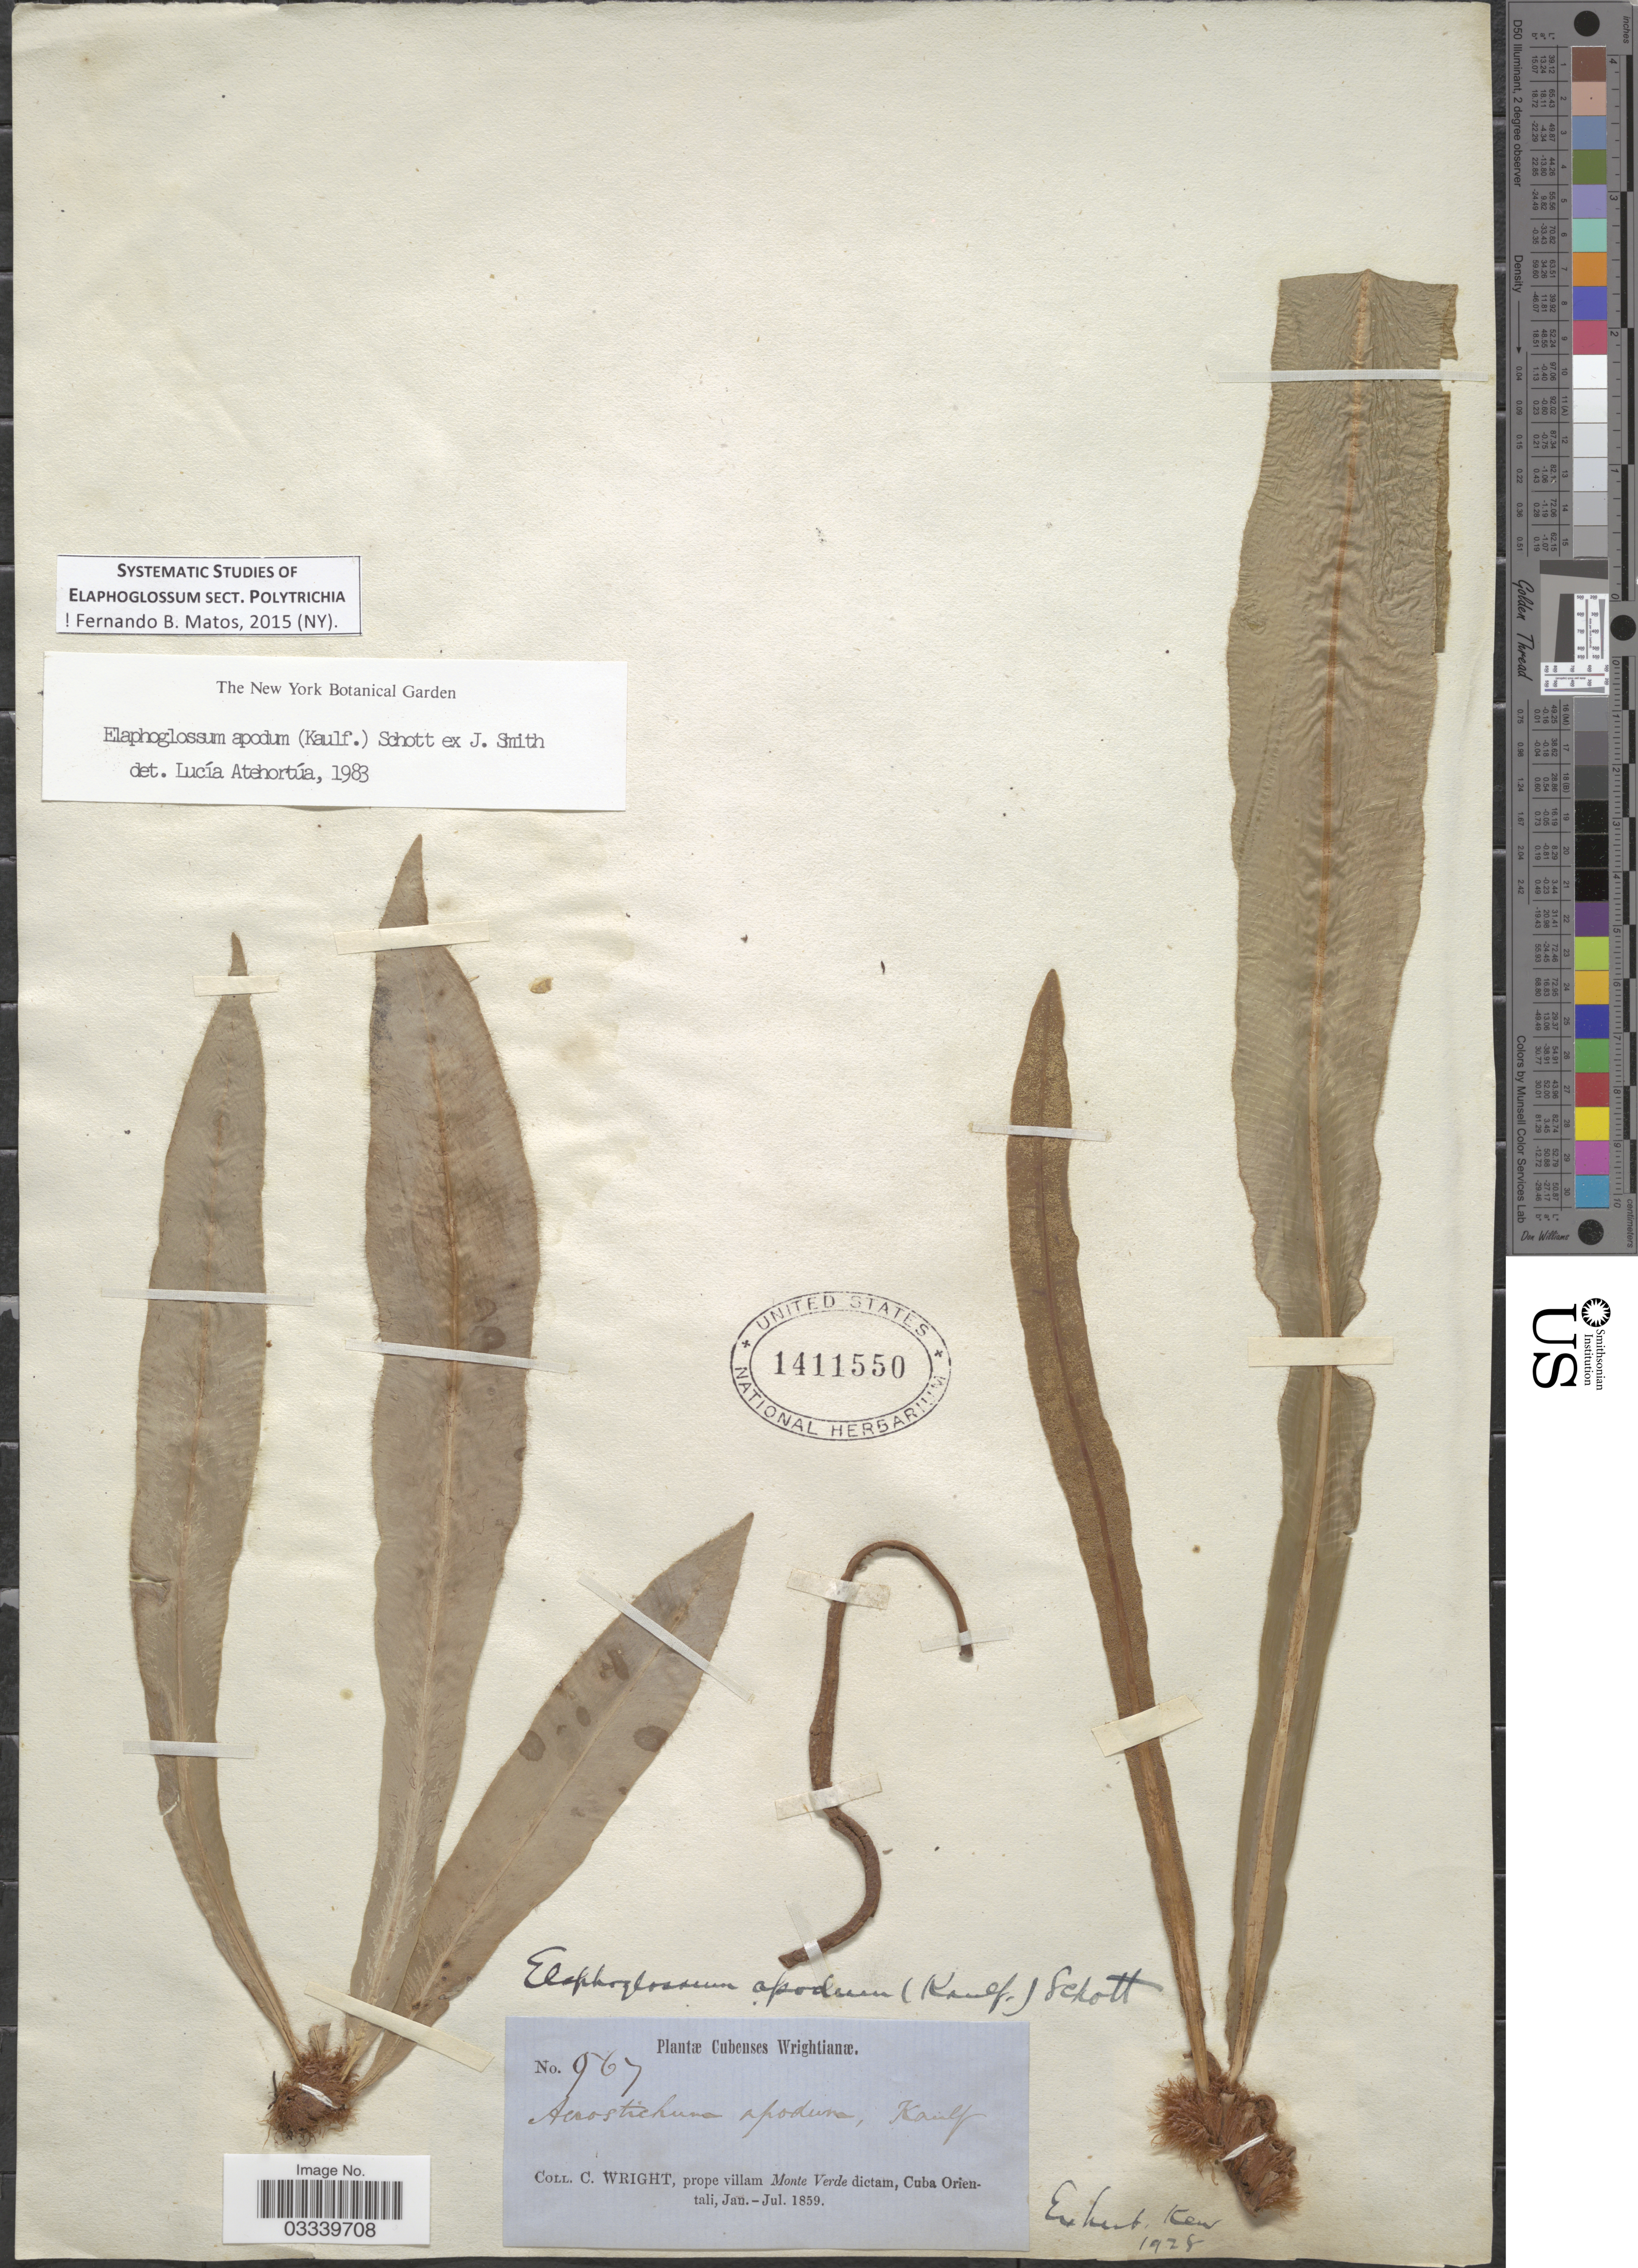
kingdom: Plantae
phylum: Tracheophyta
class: Polypodiopsida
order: Polypodiales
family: Dryopteridaceae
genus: Elaphoglossum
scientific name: Elaphoglossum apodum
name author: (Kaulf.) Schott ex J. Sm.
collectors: C. Wright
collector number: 967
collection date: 1859-01/1859-07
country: Cuba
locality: Prope villam Monte Verde dictam, Cuba Orientali.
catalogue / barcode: US 1411550